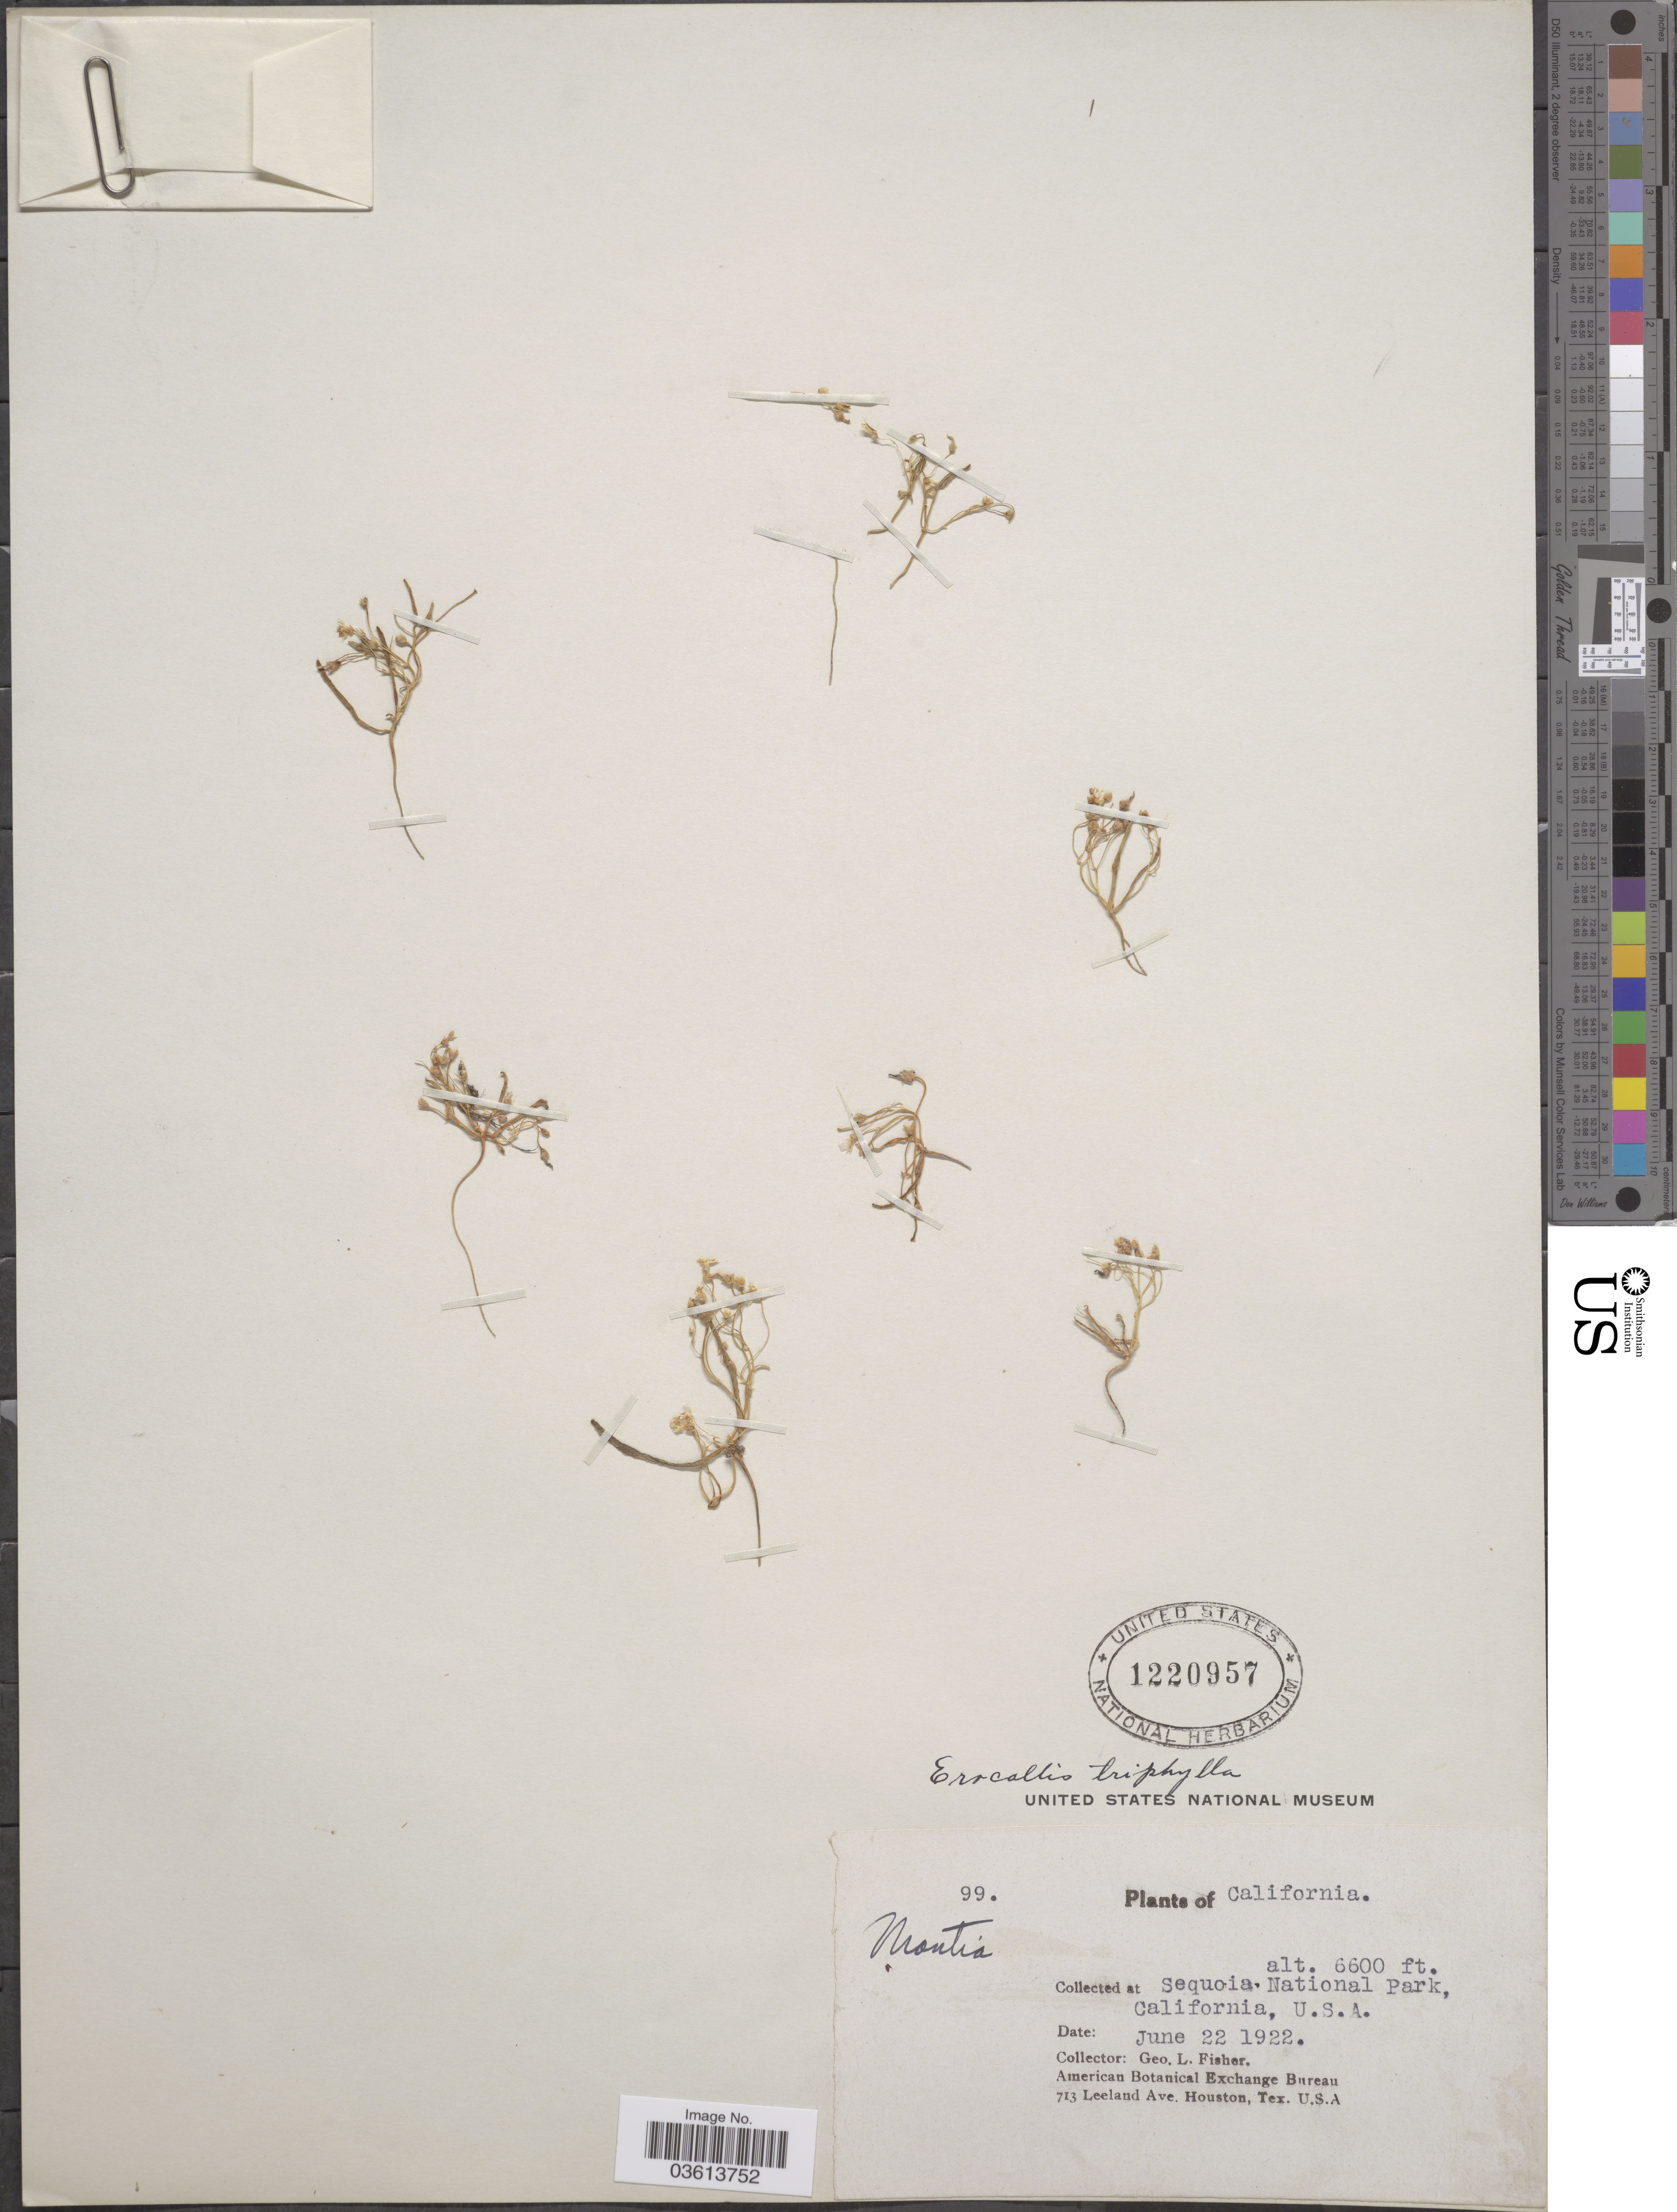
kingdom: Plantae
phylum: Tracheophyta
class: Magnoliopsida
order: Caryophyllales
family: Montiaceae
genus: Erocallis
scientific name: Erocallis triphylla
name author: (S. Watson) Rydb.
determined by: Strong, Mark T., (BOT), Smithsonian Institution - National Museum of Natural History (UNITED STATES)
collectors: G. L. Fisher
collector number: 99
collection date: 1922-06-22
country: United States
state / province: California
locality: At Sequoia National Park.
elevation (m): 2012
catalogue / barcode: US 1220957